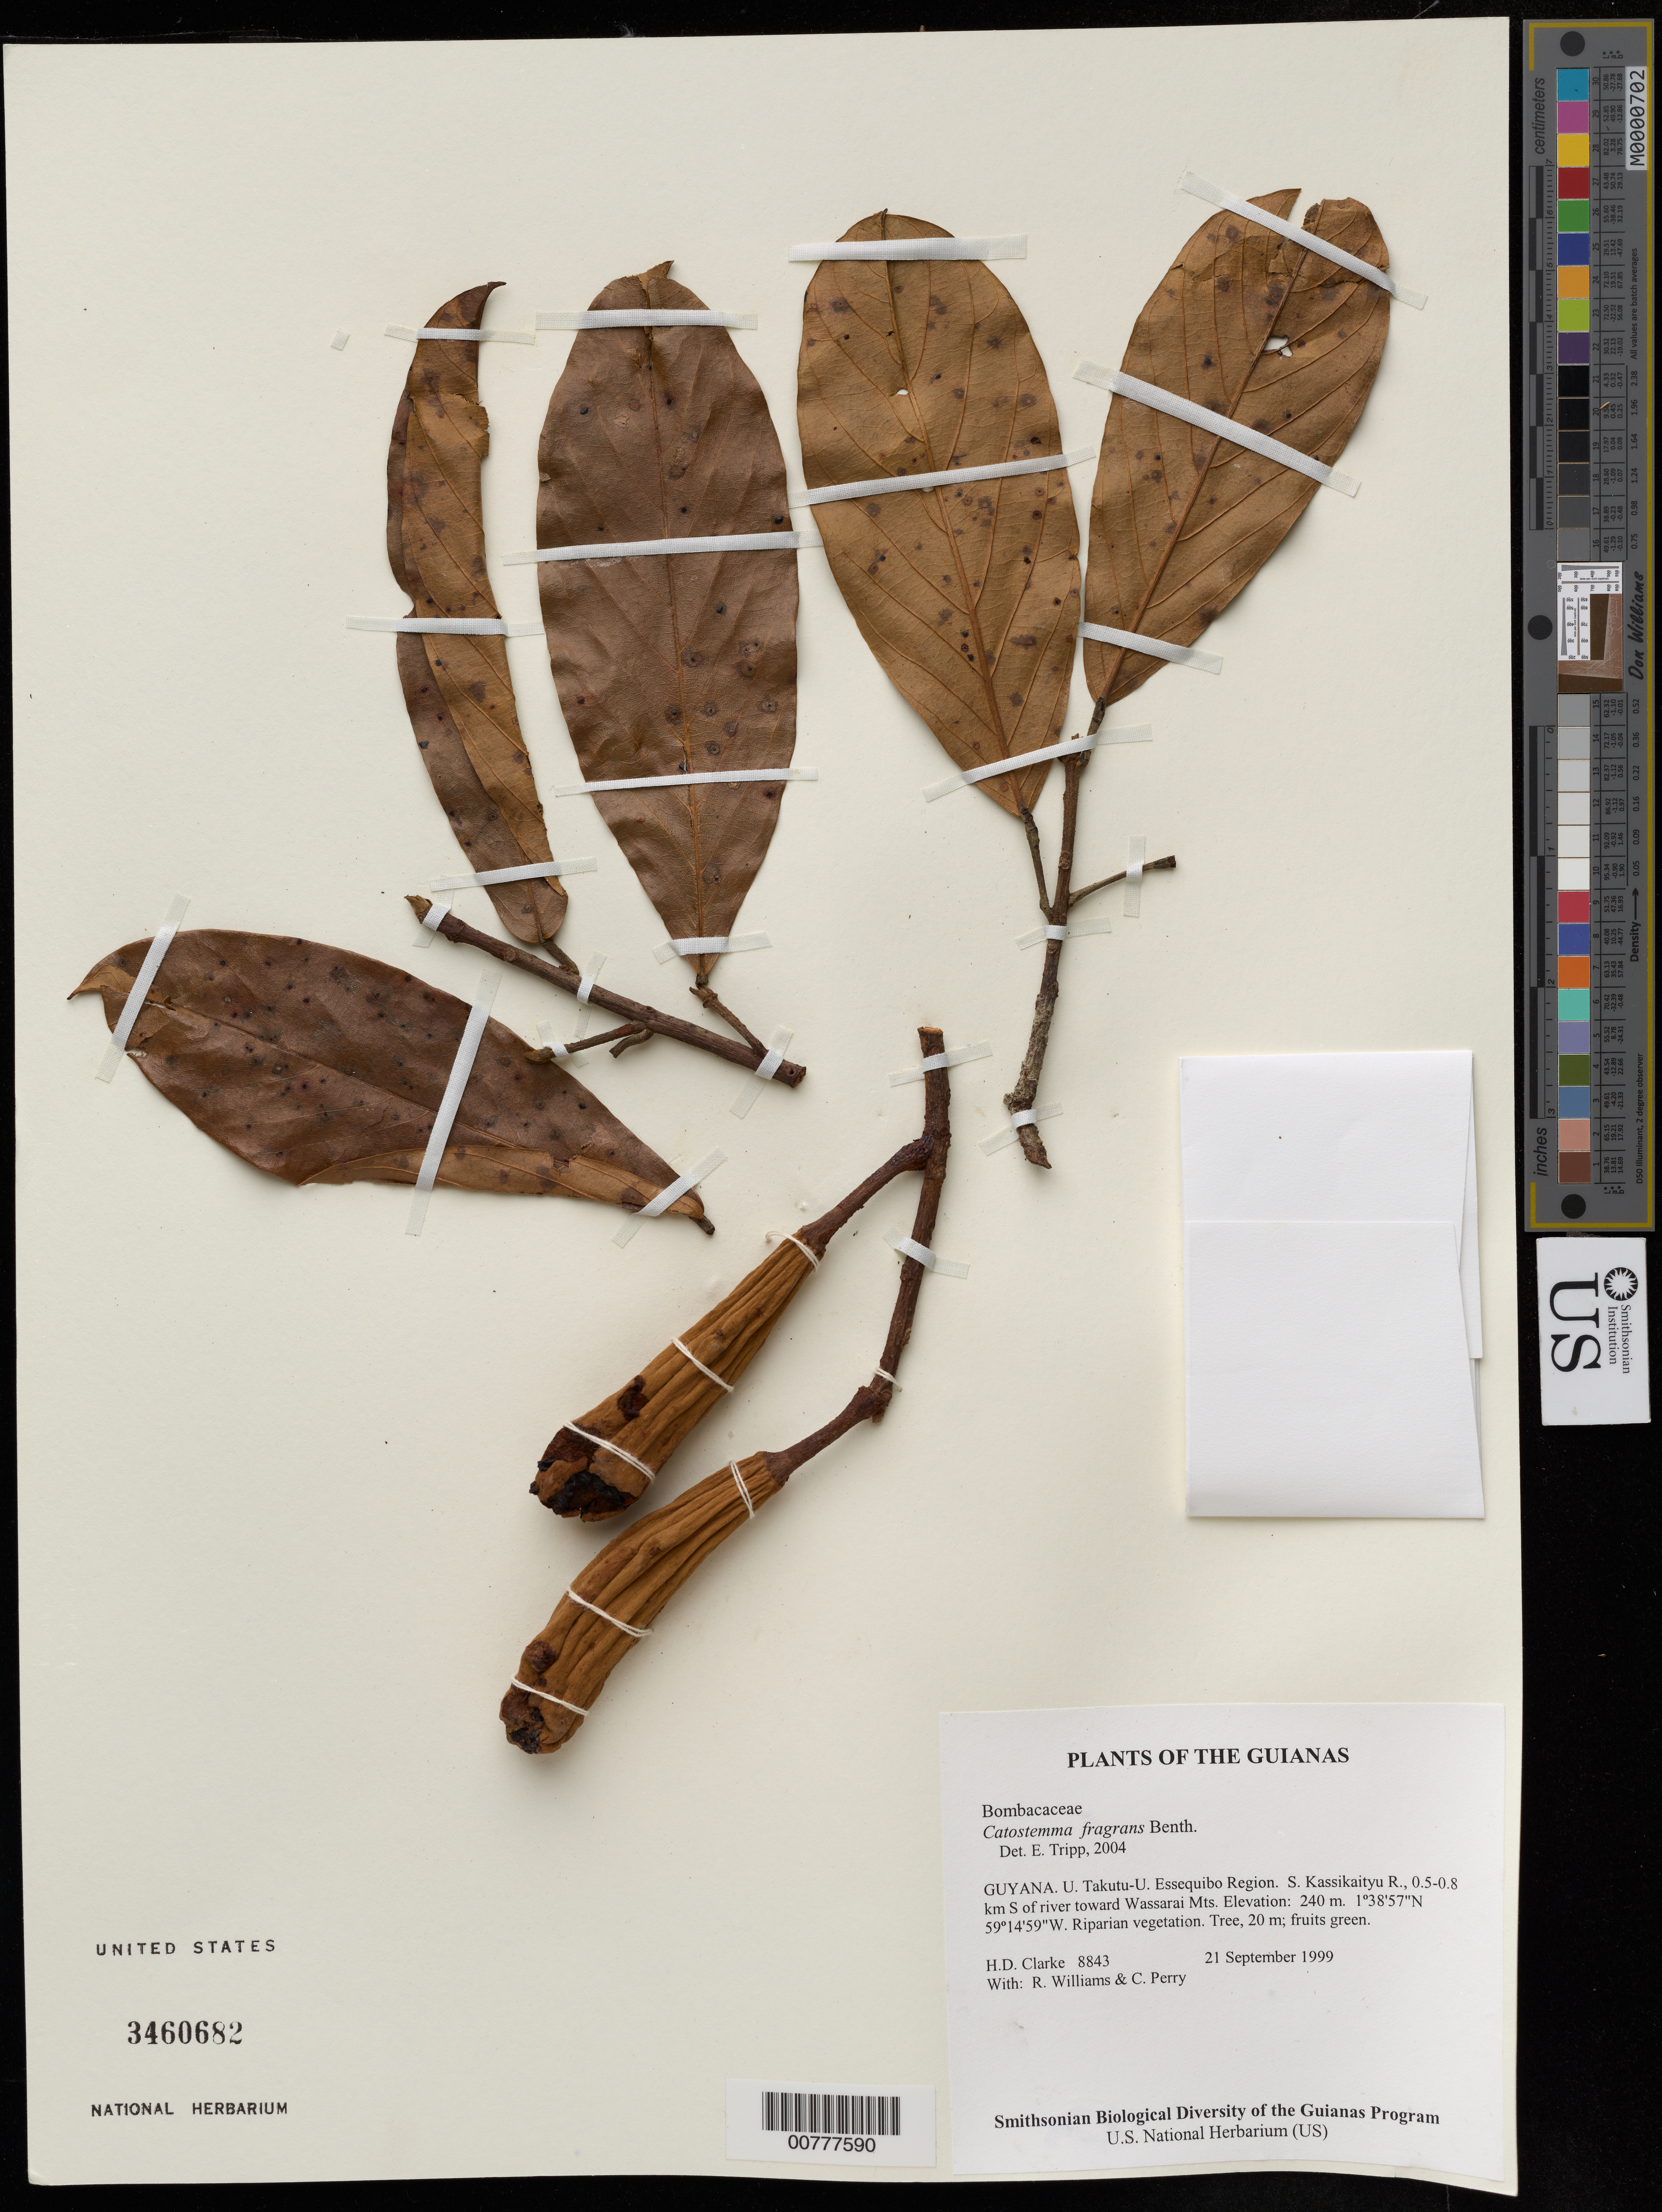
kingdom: Plantae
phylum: Tracheophyta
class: Magnoliopsida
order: Malvales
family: Malvaceae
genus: Catostemma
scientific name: Catostemma fragrans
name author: Benth.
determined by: Dorr, L. J., (BOT), Smithsonian Institution - National Museum of Natural History (UNITED STATES)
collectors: H. D. Clarke, R. Williams & C. Perry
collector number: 8843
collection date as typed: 21 September 1999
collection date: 1999-09-21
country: Guyana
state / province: U. Takutu-U. Essequibo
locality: S. Kassikaityu R., 0.5-0.8 km S of river toward Wassarai Mts.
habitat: Riparian vegetation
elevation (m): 240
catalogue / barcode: US 3460682